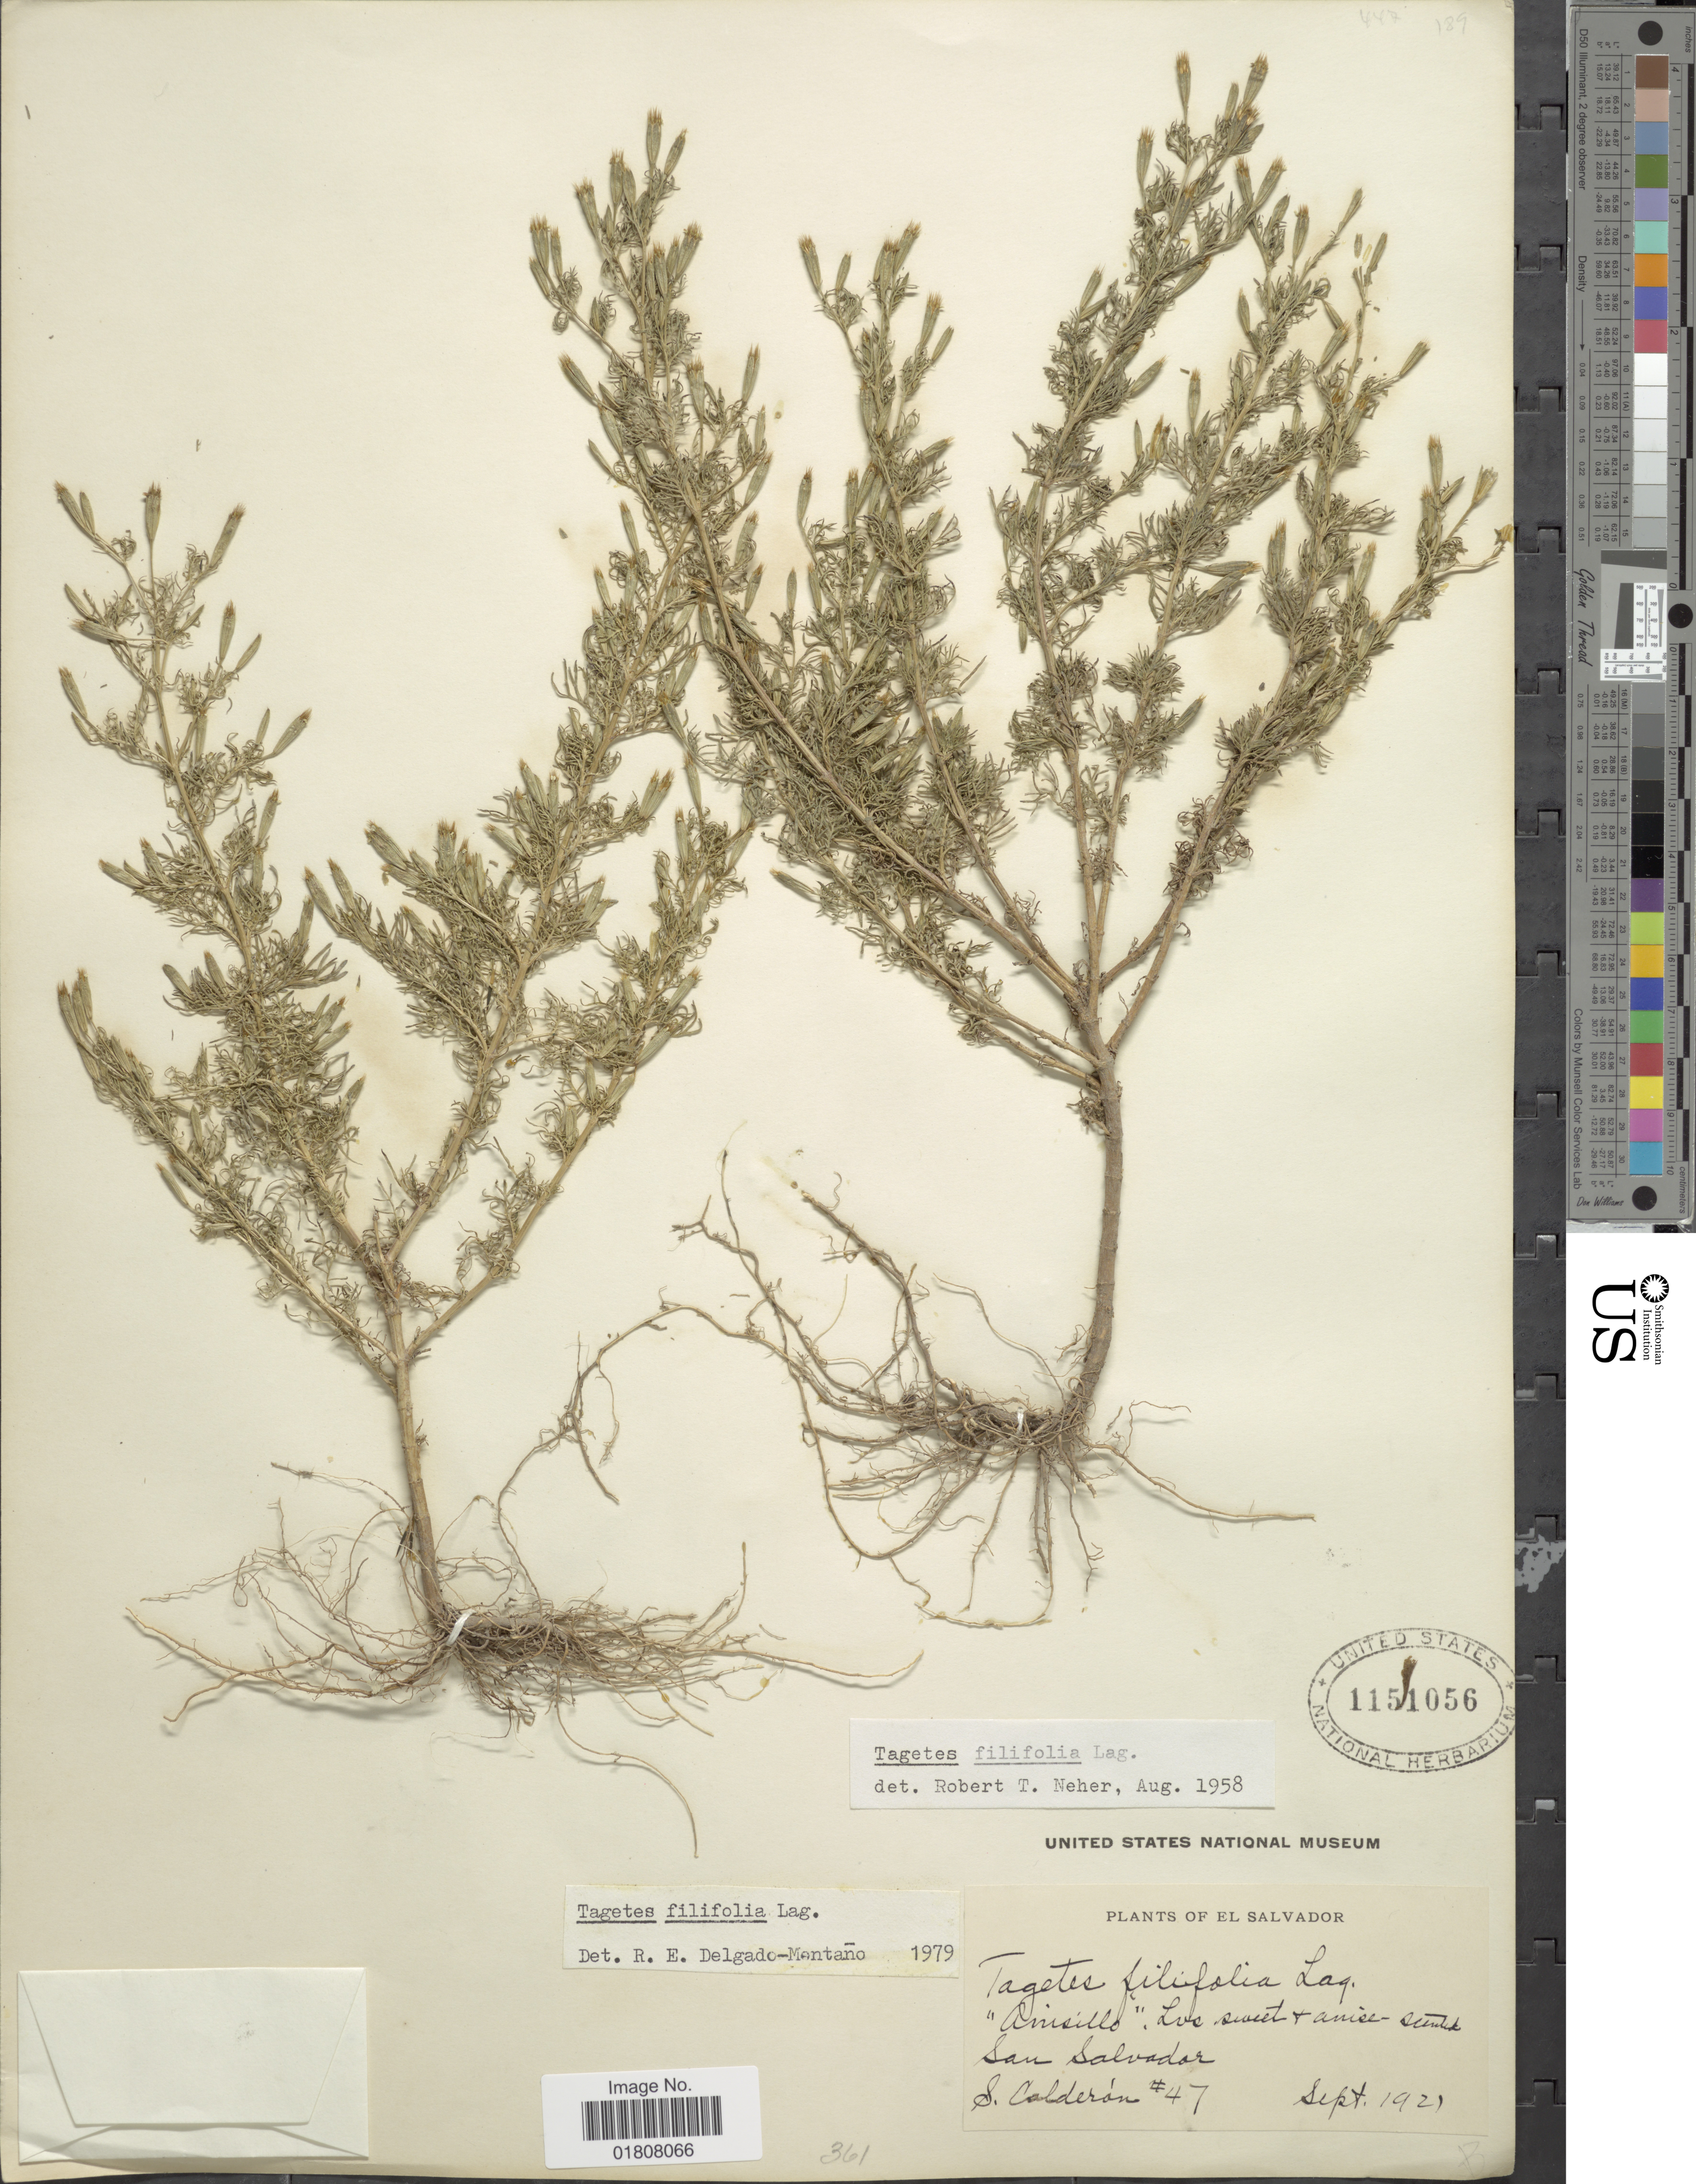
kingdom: Plantae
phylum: Tracheophyta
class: Magnoliopsida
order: Asterales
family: Asteraceae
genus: Tagetes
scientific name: Tagetes filifolia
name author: Lag.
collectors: S. Calderón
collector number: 47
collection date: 1921-09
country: El Salvador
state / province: San Salvador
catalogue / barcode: US 1151056